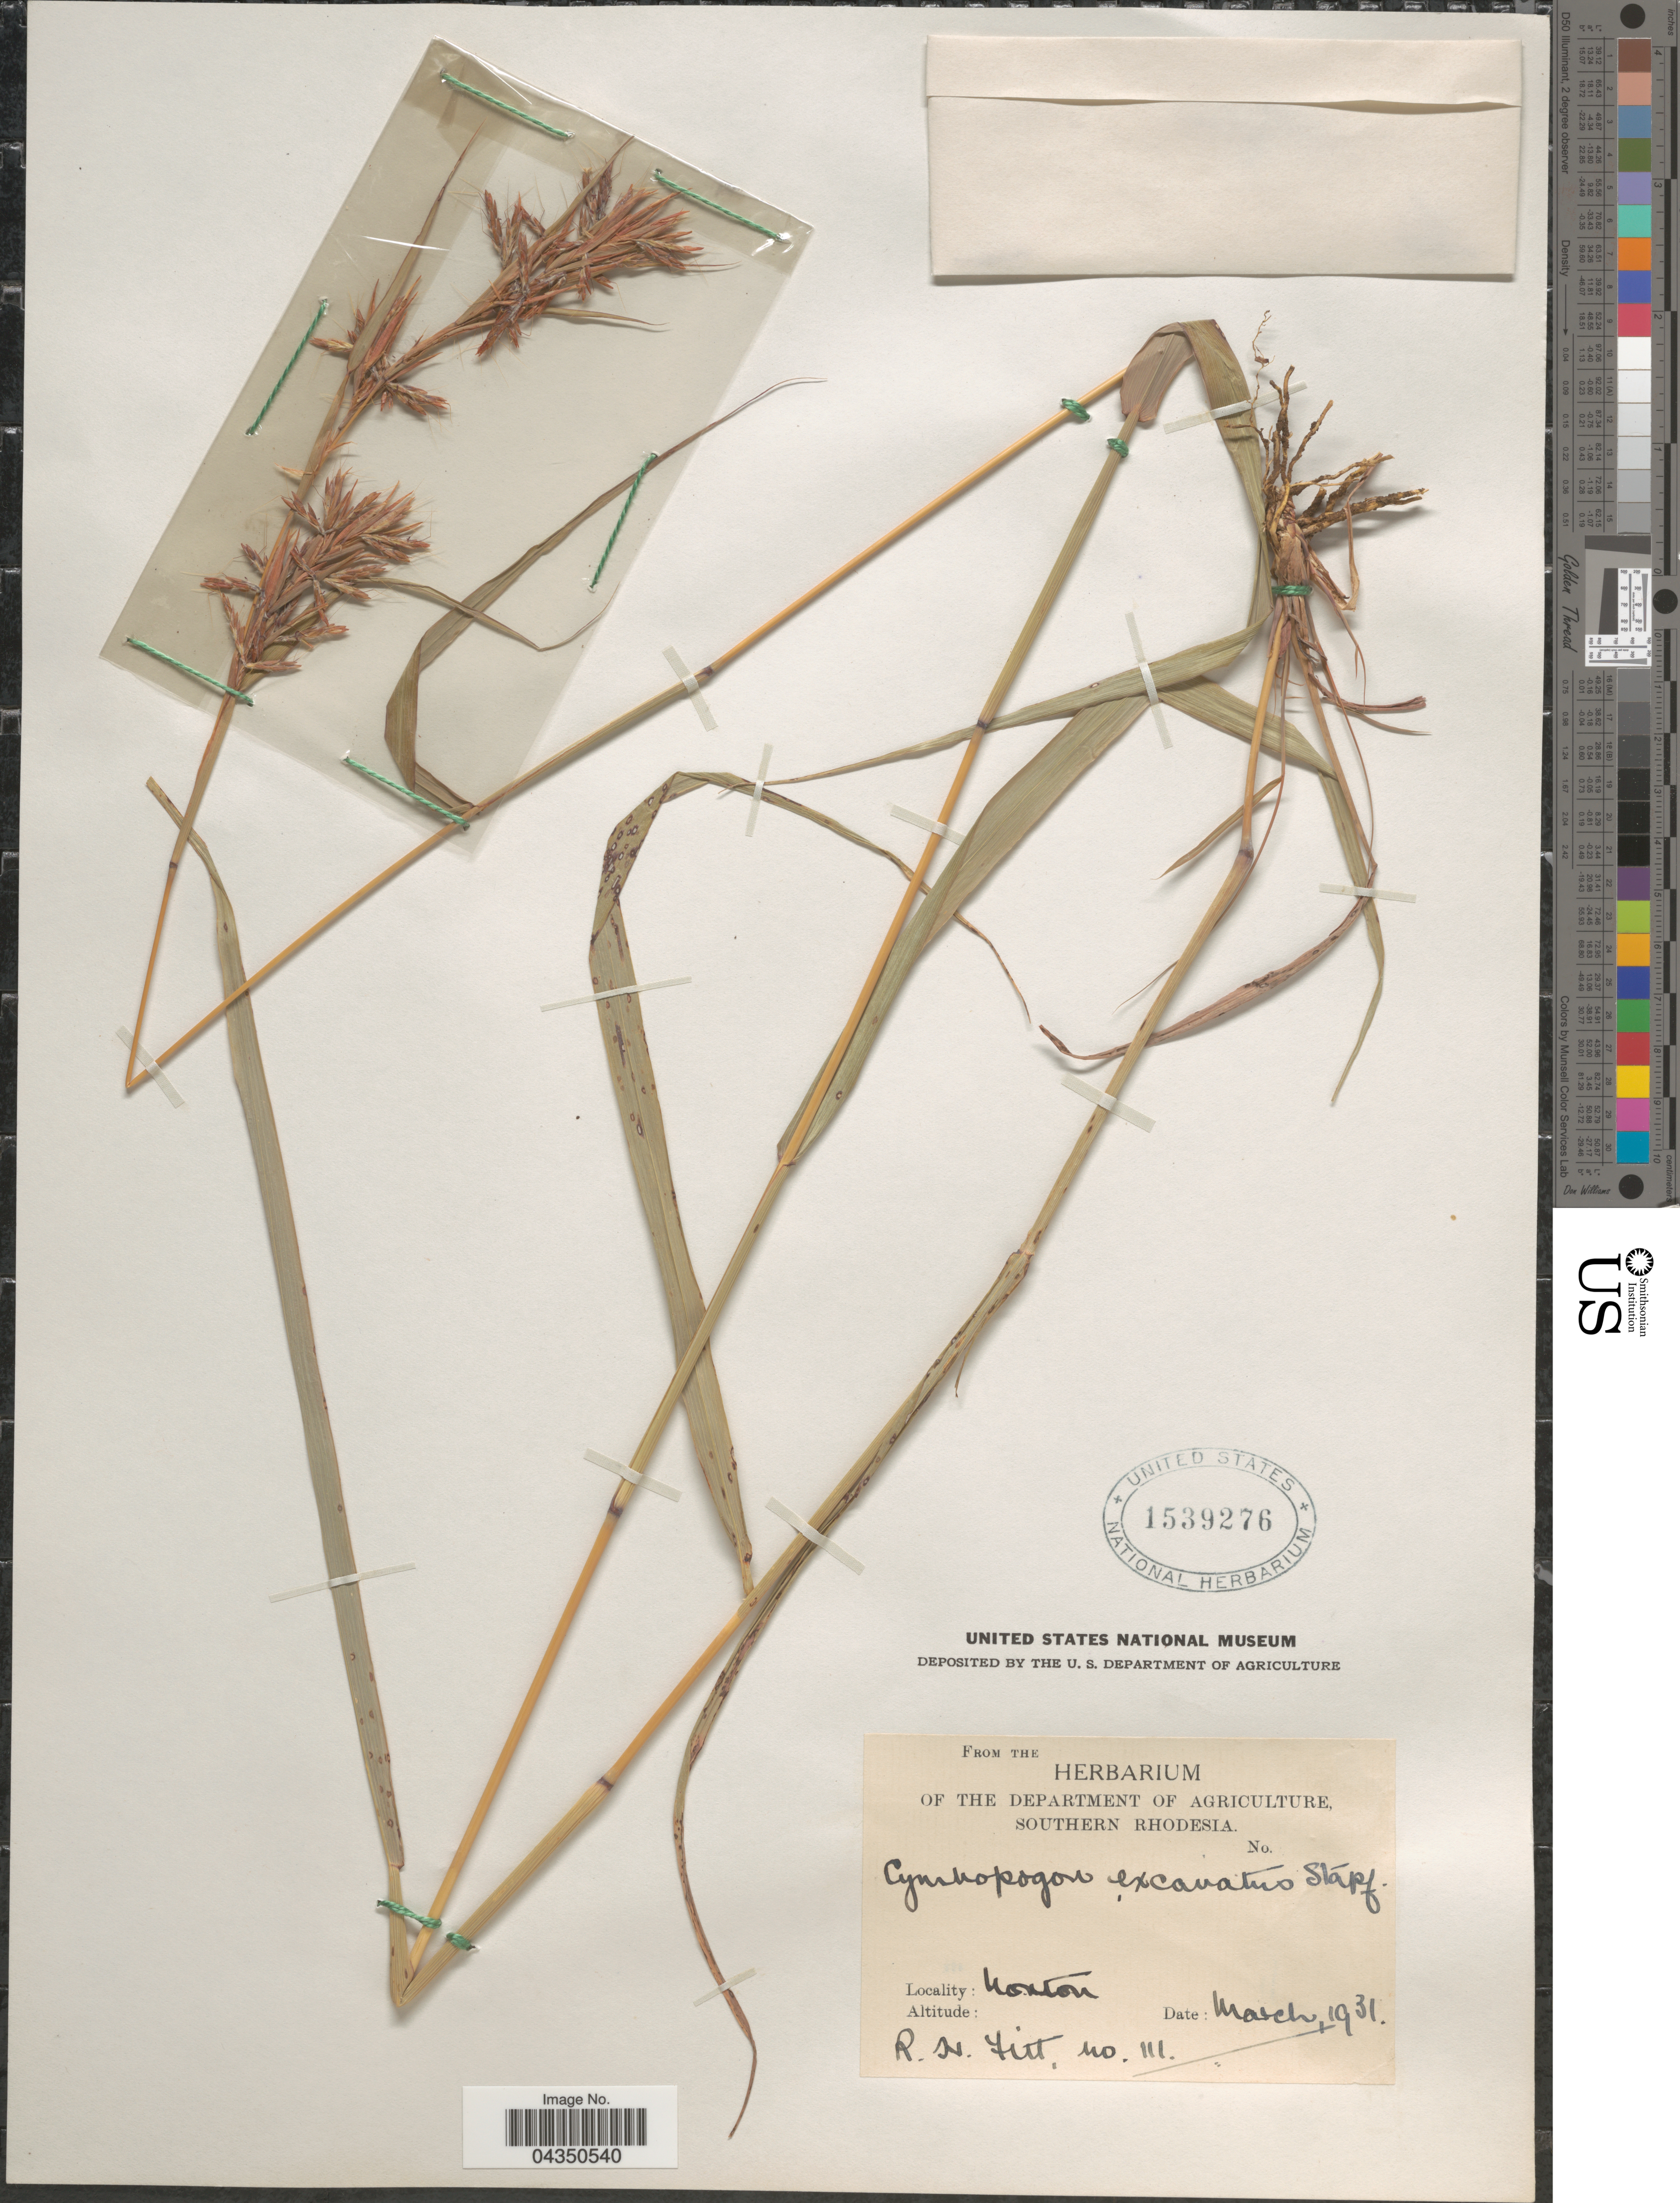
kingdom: Plantae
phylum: Tracheophyta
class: Liliopsida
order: Poales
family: Poaceae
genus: Cymbopogon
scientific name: Cymbopogon caesius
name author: (Nees ex Hook. & Arn.) Stapf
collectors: R. Fitt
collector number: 111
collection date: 1931-03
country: Zimbabwe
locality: Southern Rhodesia. Norton.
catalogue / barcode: US 1539276